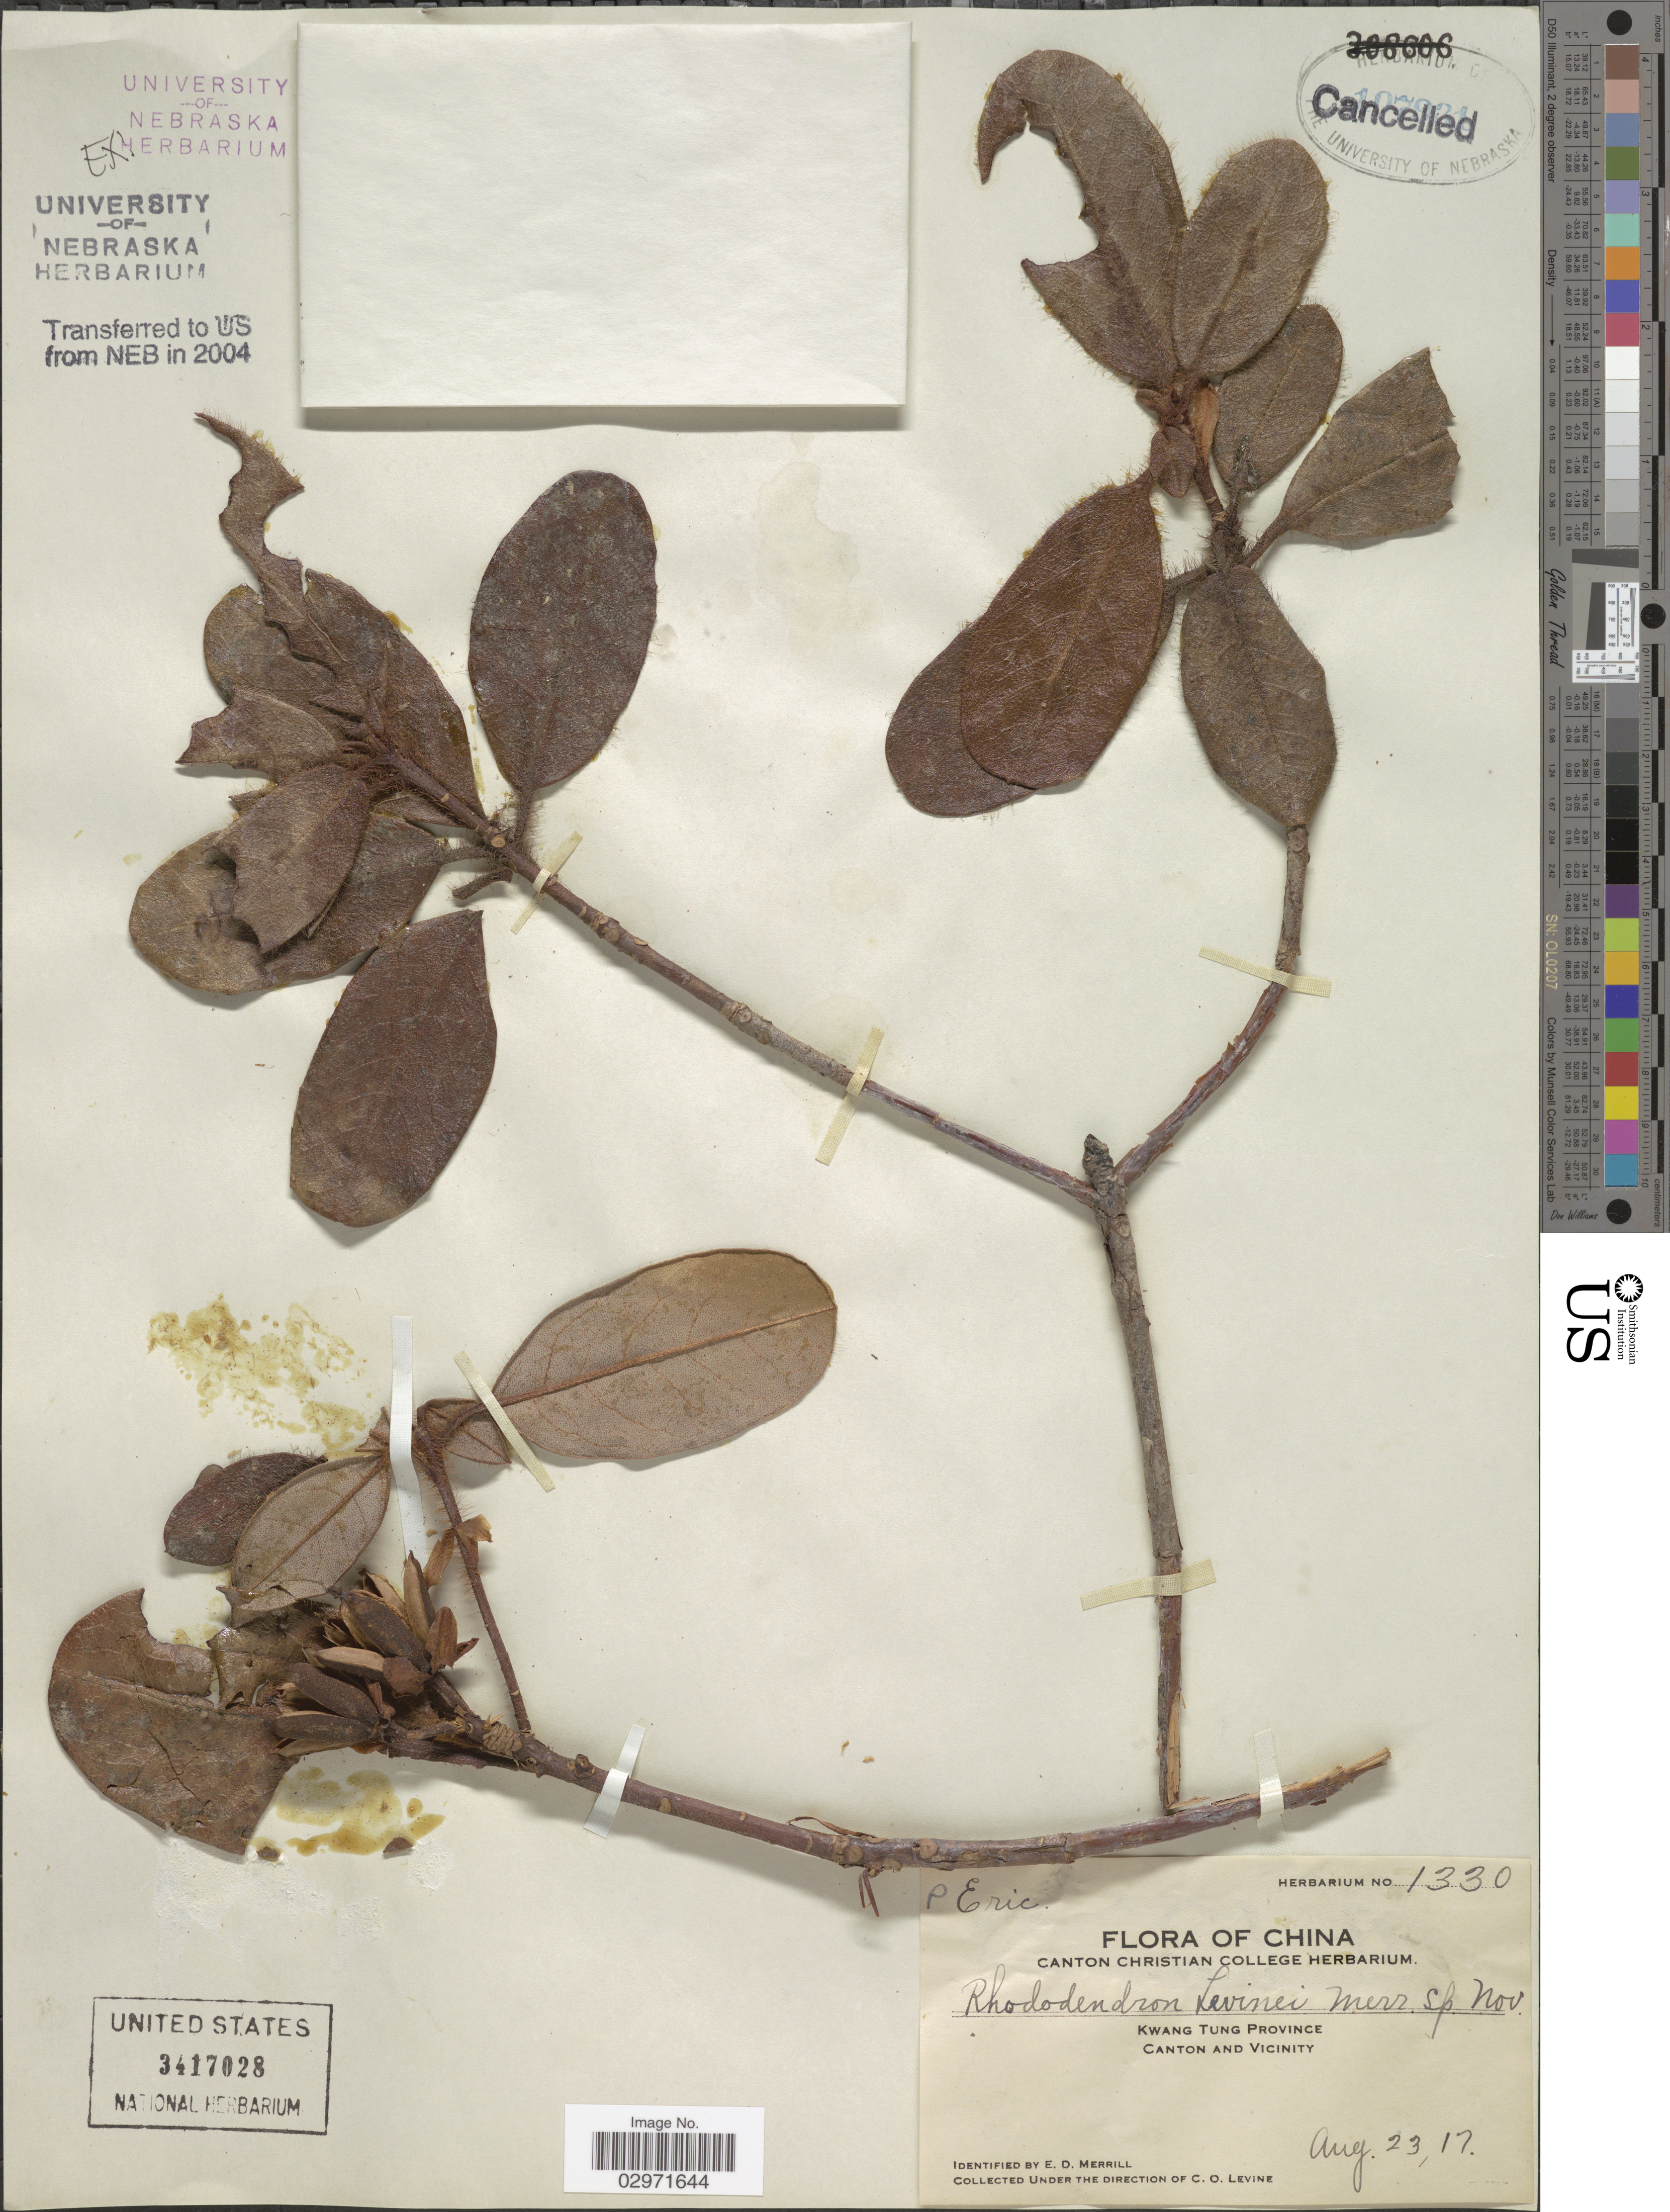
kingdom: Plantae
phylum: Tracheophyta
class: Magnoliopsida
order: Ericales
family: Ericaceae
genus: Rhododendron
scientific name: Rhododendron levinei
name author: Merr.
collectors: C. O. Levine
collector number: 1330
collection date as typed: Transcribed d/m/y: 23/8/17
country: China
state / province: Guangdong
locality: Kwang Tung Province. Canton and Vicinity.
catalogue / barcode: US 3417028